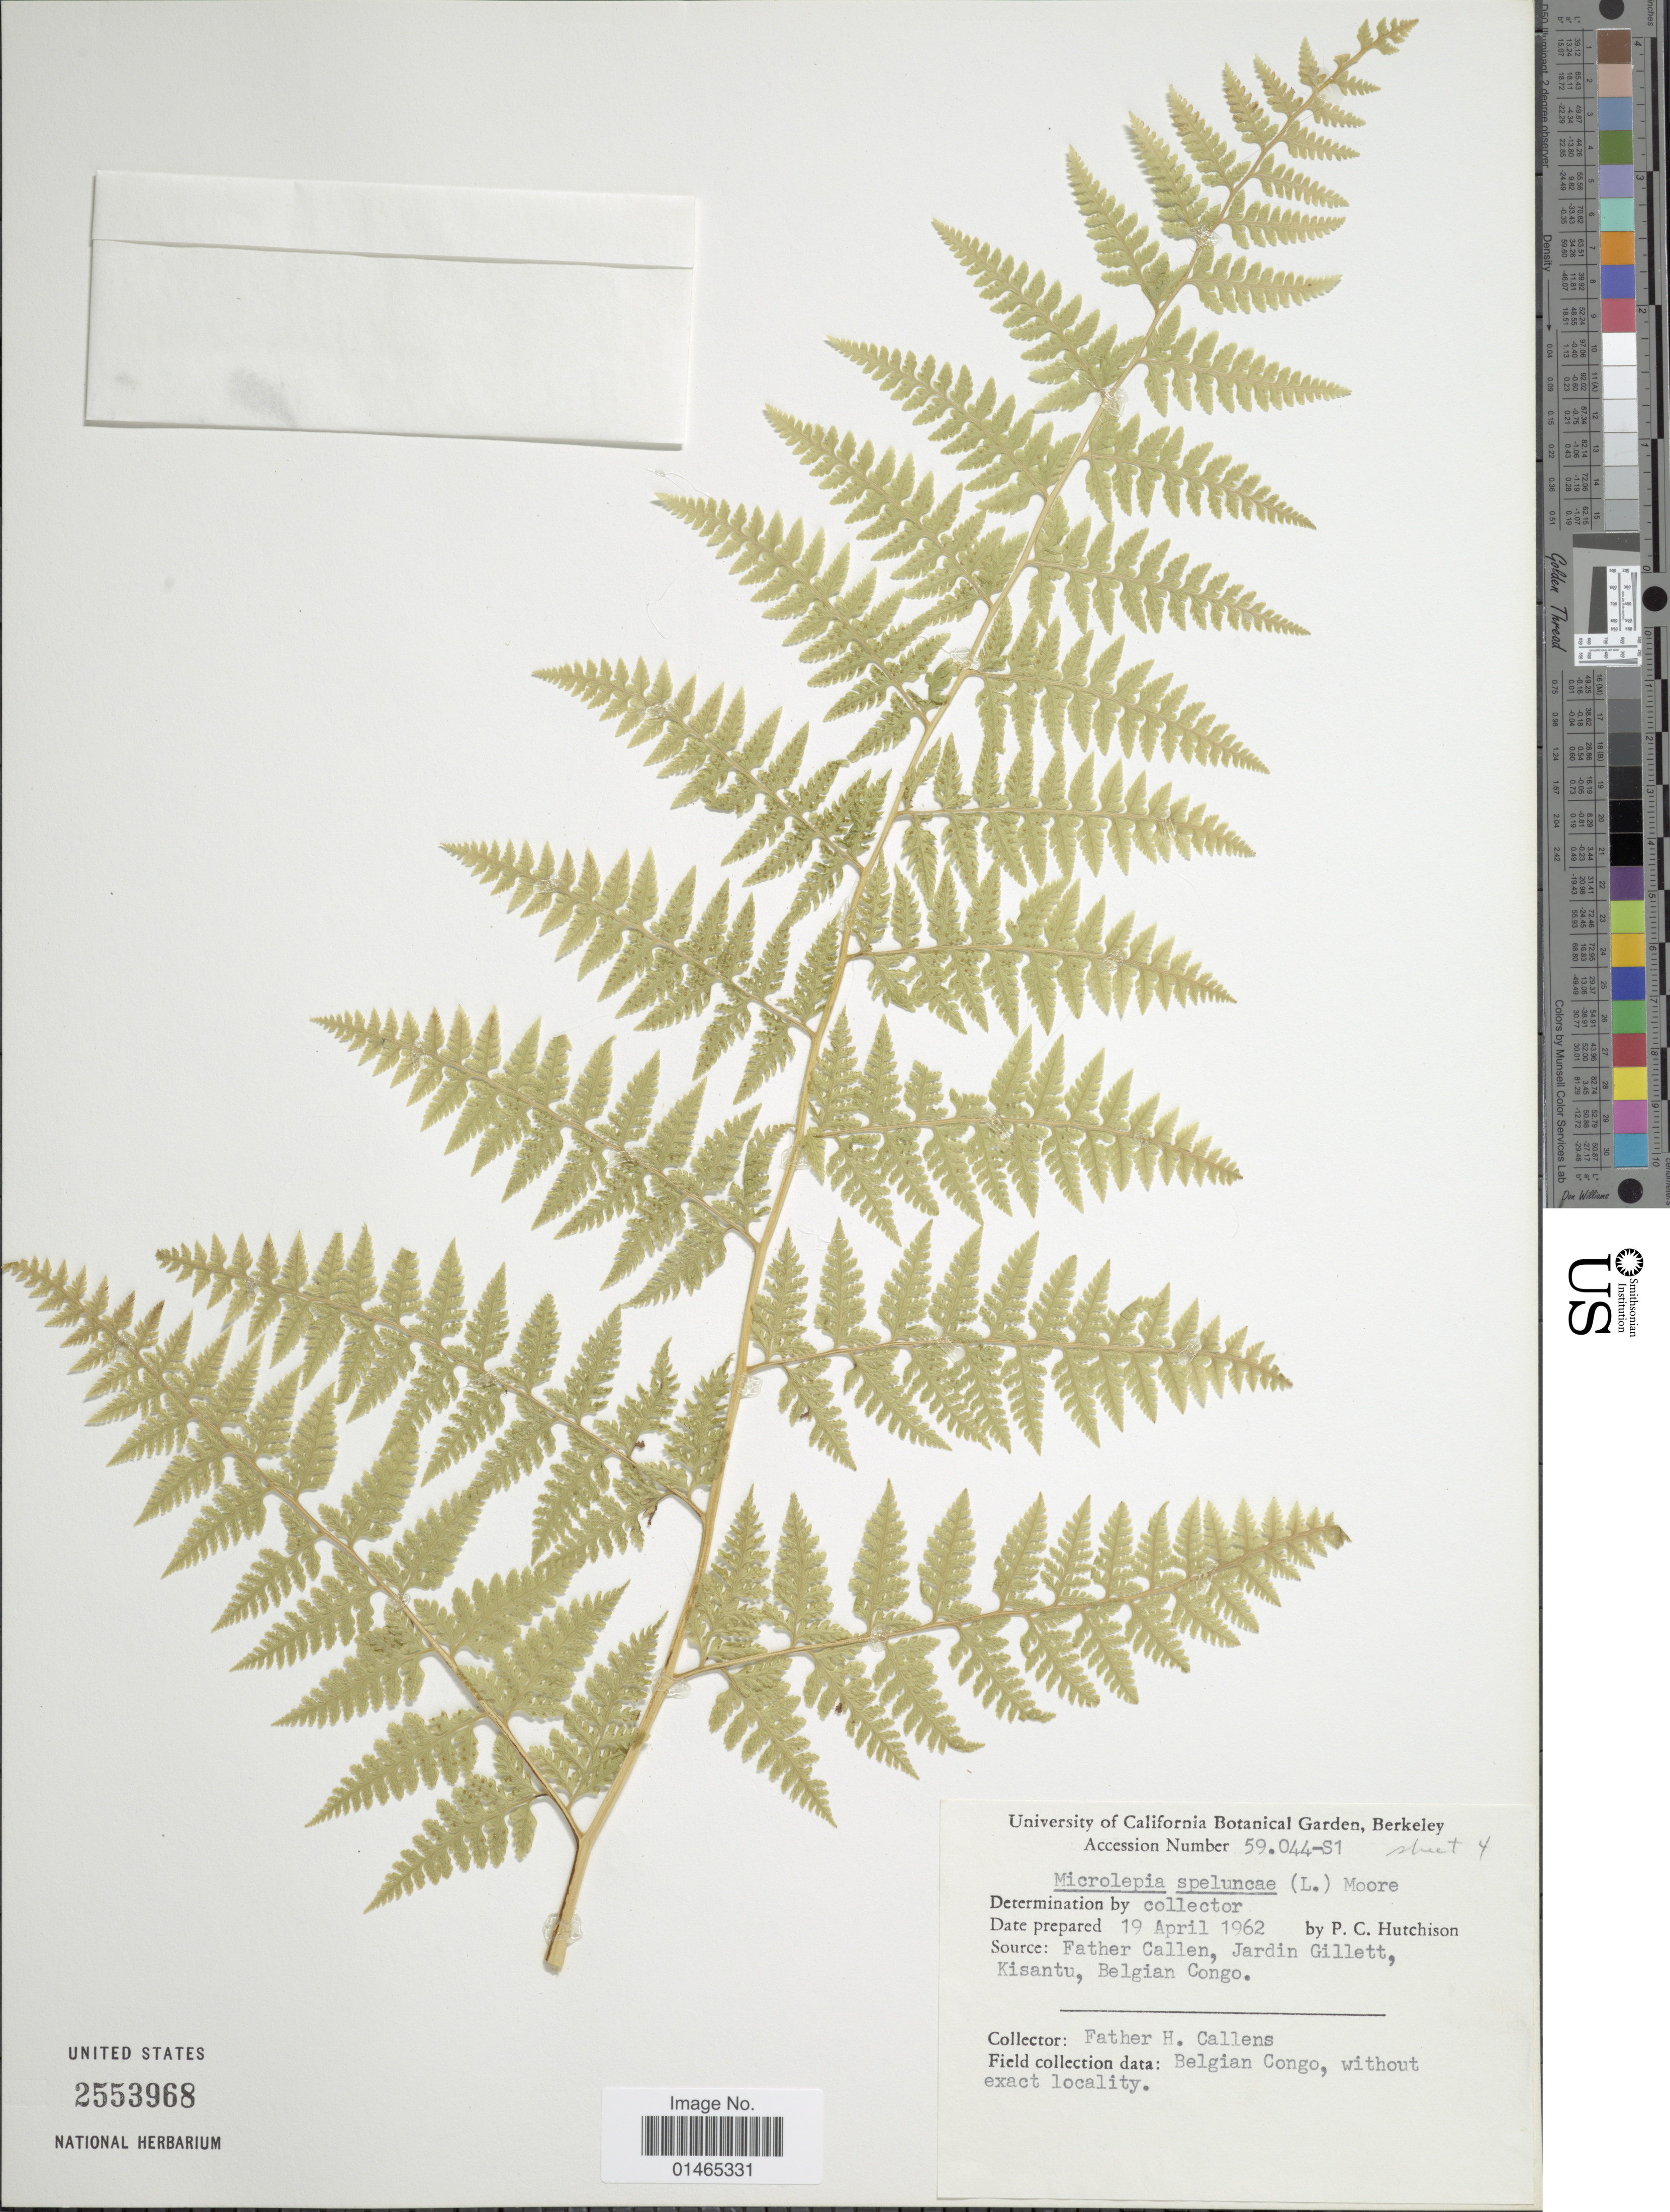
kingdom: Plantae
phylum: Tracheophyta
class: Polypodiopsida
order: Polypodiales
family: Dennstaedtiaceae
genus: Microlepia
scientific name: Microlepia speluncae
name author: (L.) T. Moore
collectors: P. C. Hutchison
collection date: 1962-04-19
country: United States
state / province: California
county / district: Alameda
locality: University of California Botanical Garden, Berkeley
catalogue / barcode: US 2553968